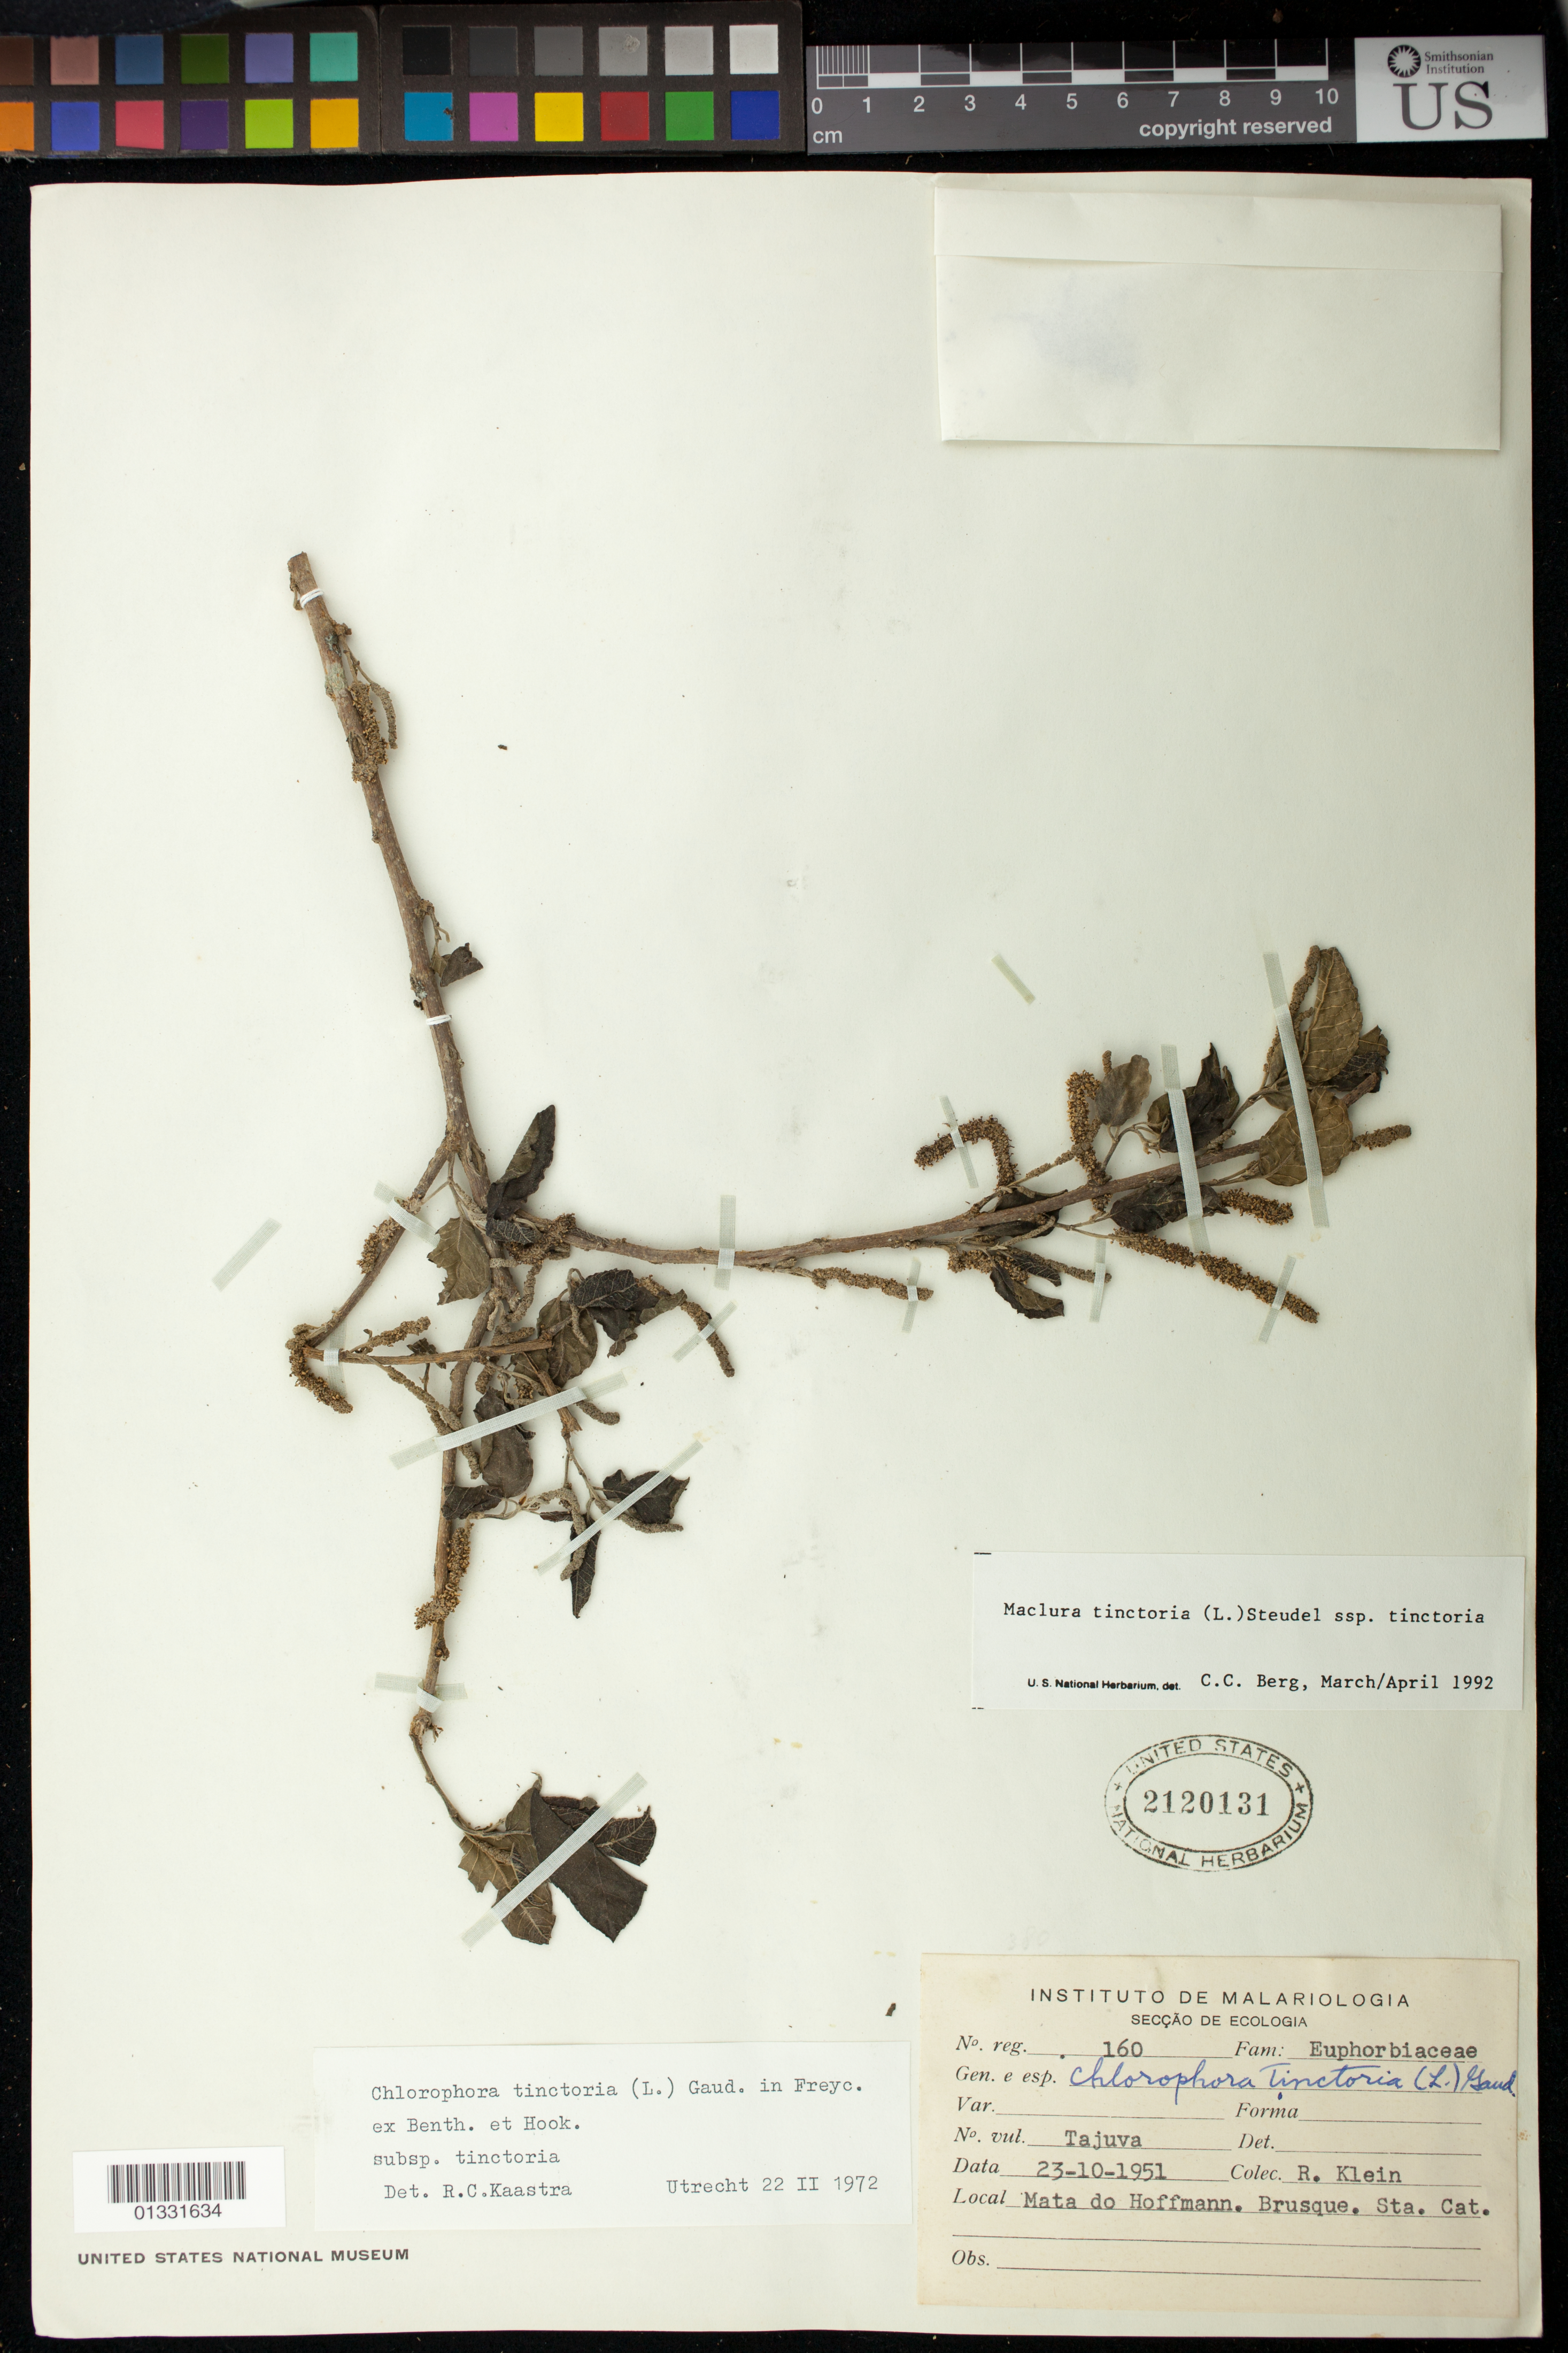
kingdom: Plantae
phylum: Tracheophyta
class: Magnoliopsida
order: Rosales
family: Moraceae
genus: Maclura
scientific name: Maclura tinctoria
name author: (L.) D. Don ex Steud.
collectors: R. M. Klein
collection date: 1951-10-23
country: Brazil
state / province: Santa Catarina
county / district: Brusque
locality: Mato do Hoffmann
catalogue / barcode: US 2120131